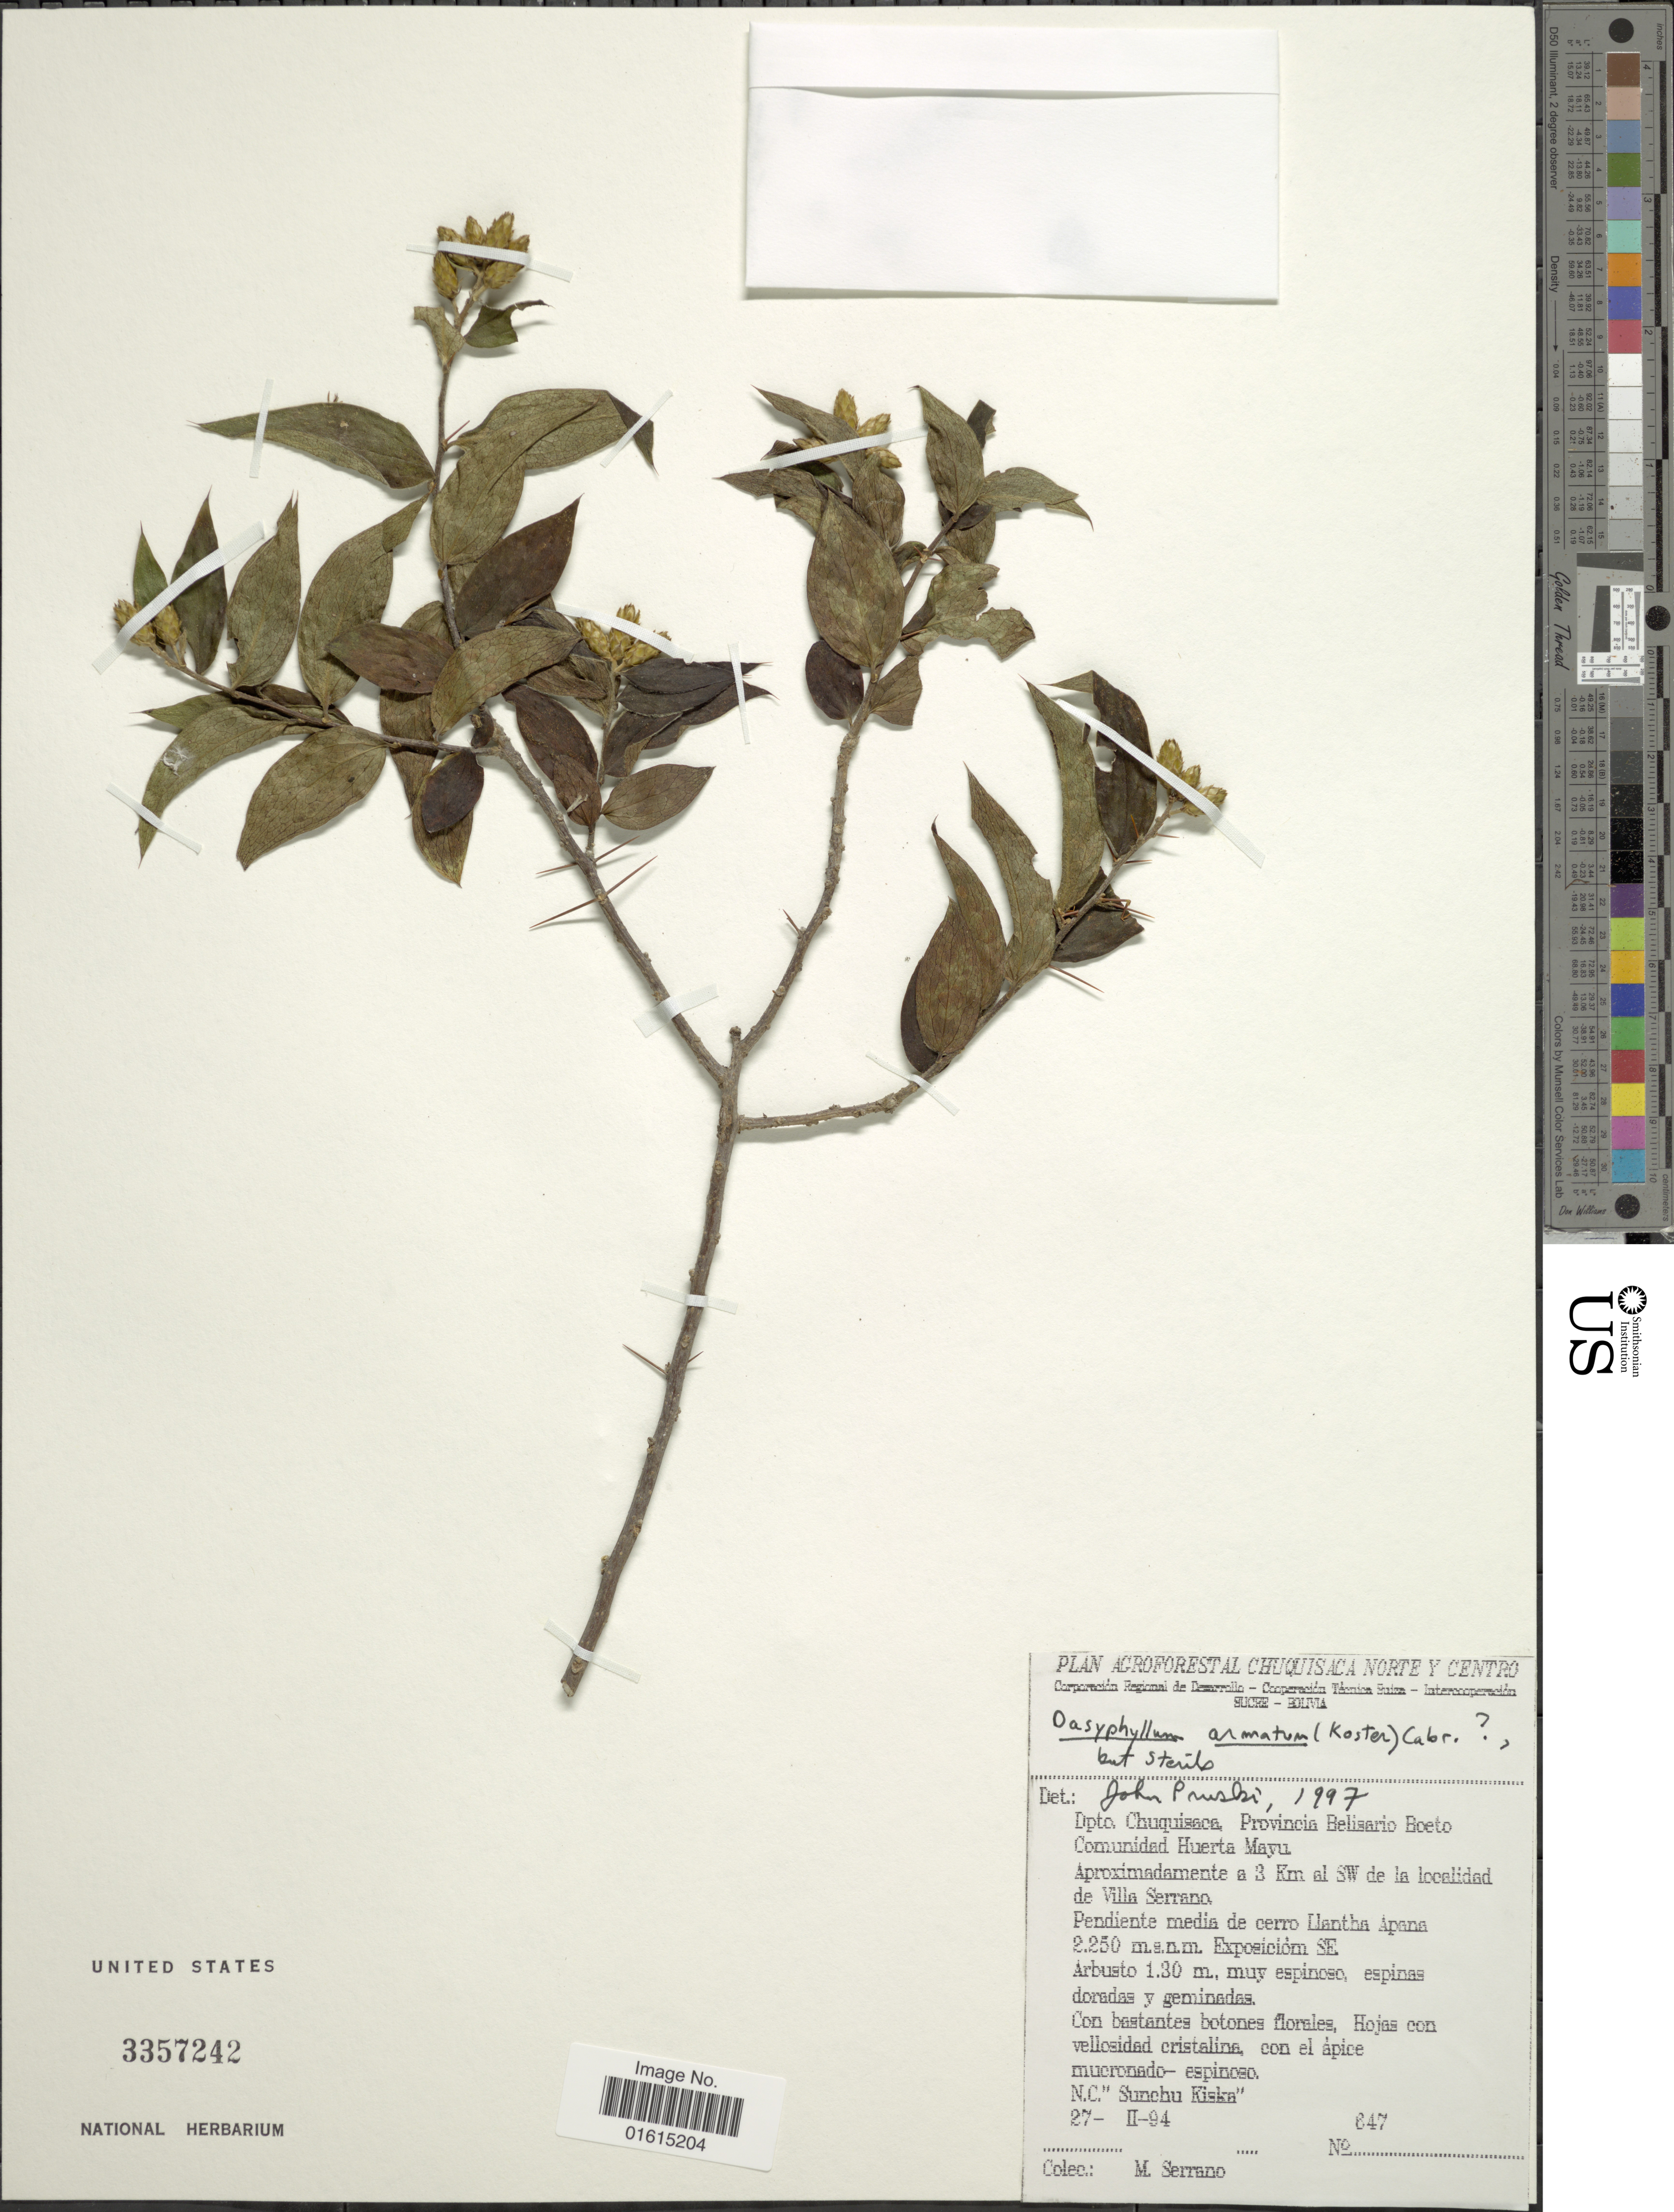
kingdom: Plantae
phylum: Tracheophyta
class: Magnoliopsida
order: Asterales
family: Asteraceae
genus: Dasyphyllum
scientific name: Dasyphyllum armatum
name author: (J. Kost.) Cabrera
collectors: M. Serrano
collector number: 647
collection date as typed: Transcribed d/m/y: 27/2/94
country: Bolivia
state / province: Chuquisaca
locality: Agroforestal Chuquisaca Nortey Centro, Dpto. Chuquisaca, provincia Belisario Boeto, Comunidad Huerta Mayu, Aproximadamente a 3 km al SW del a localidad de Villa Serrano, Pendiente media de cerro Llantha Apana, Exposicion SE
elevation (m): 2250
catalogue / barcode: US 3357242